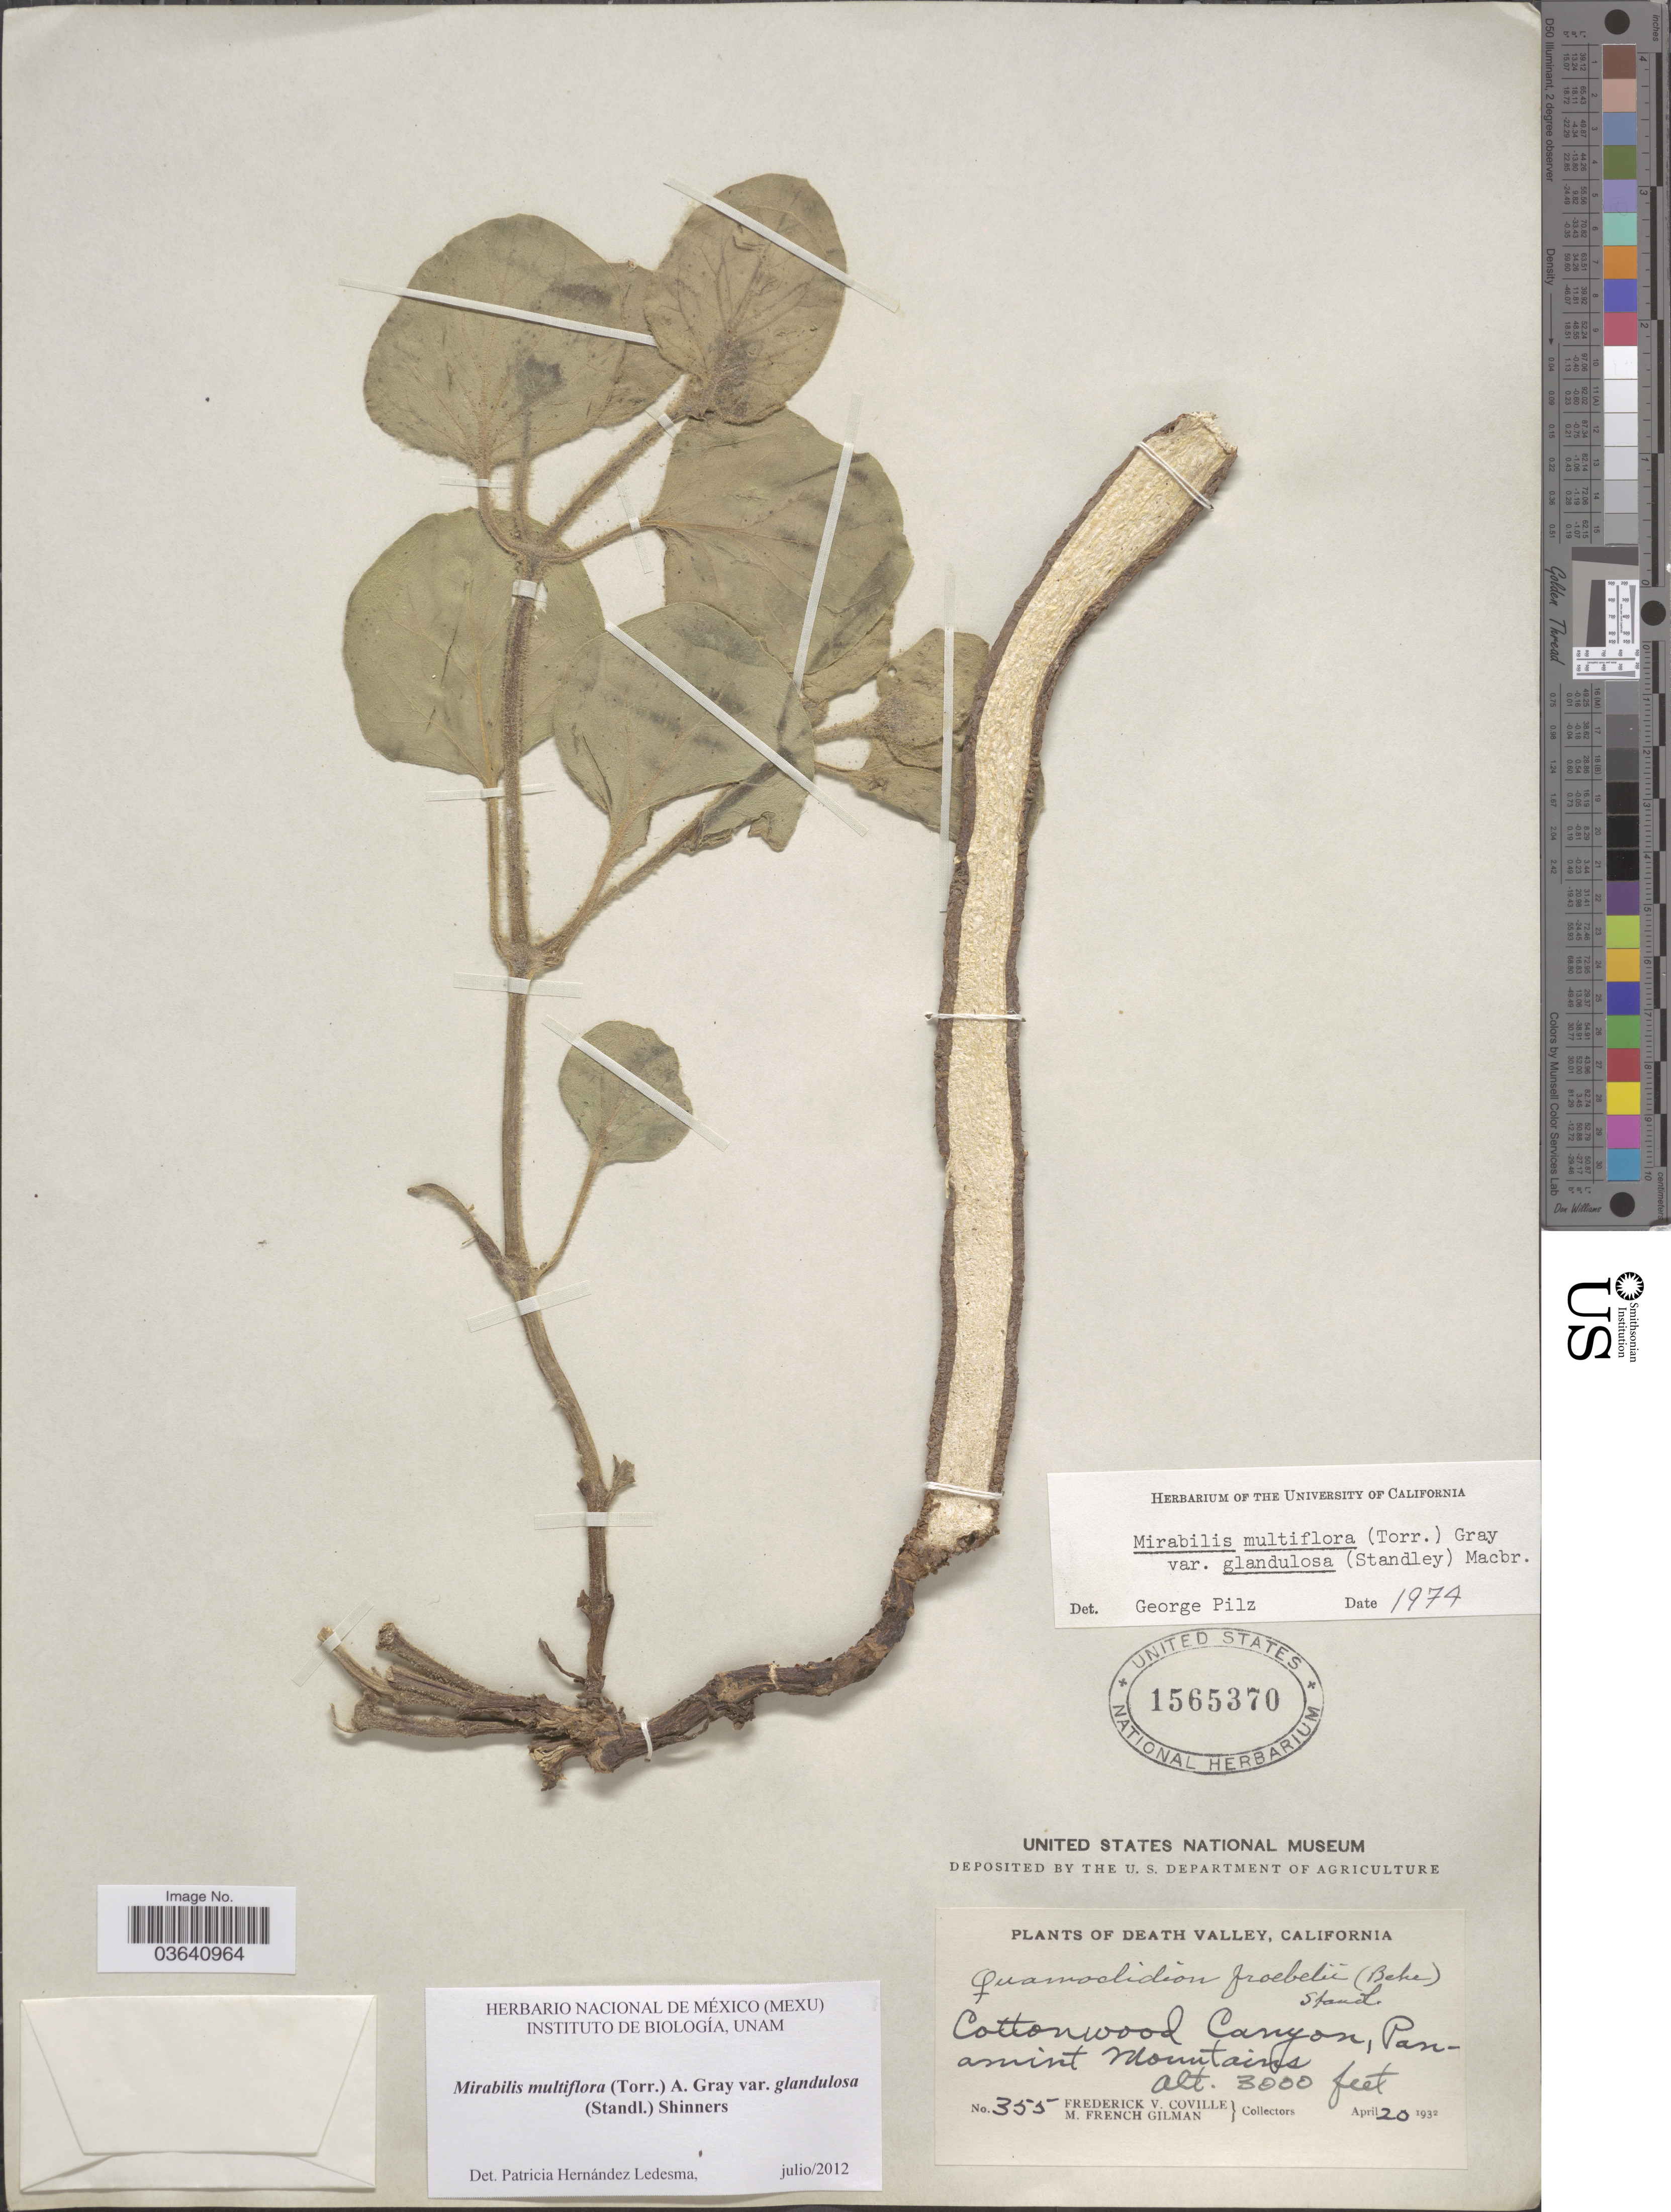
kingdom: Plantae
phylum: Tracheophyta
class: Magnoliopsida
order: Caryophyllales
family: Nyctaginaceae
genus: Mirabilis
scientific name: Mirabilis multiflora var. glandulosa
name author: (Standl.) J.F. Macbr.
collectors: F. V. Coville & M. F. Gilman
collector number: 355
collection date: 1932-04-20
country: United States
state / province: California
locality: Death Valley. Cottonwood Canyon, Panamint Mountains.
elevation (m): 914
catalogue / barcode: US 1565370